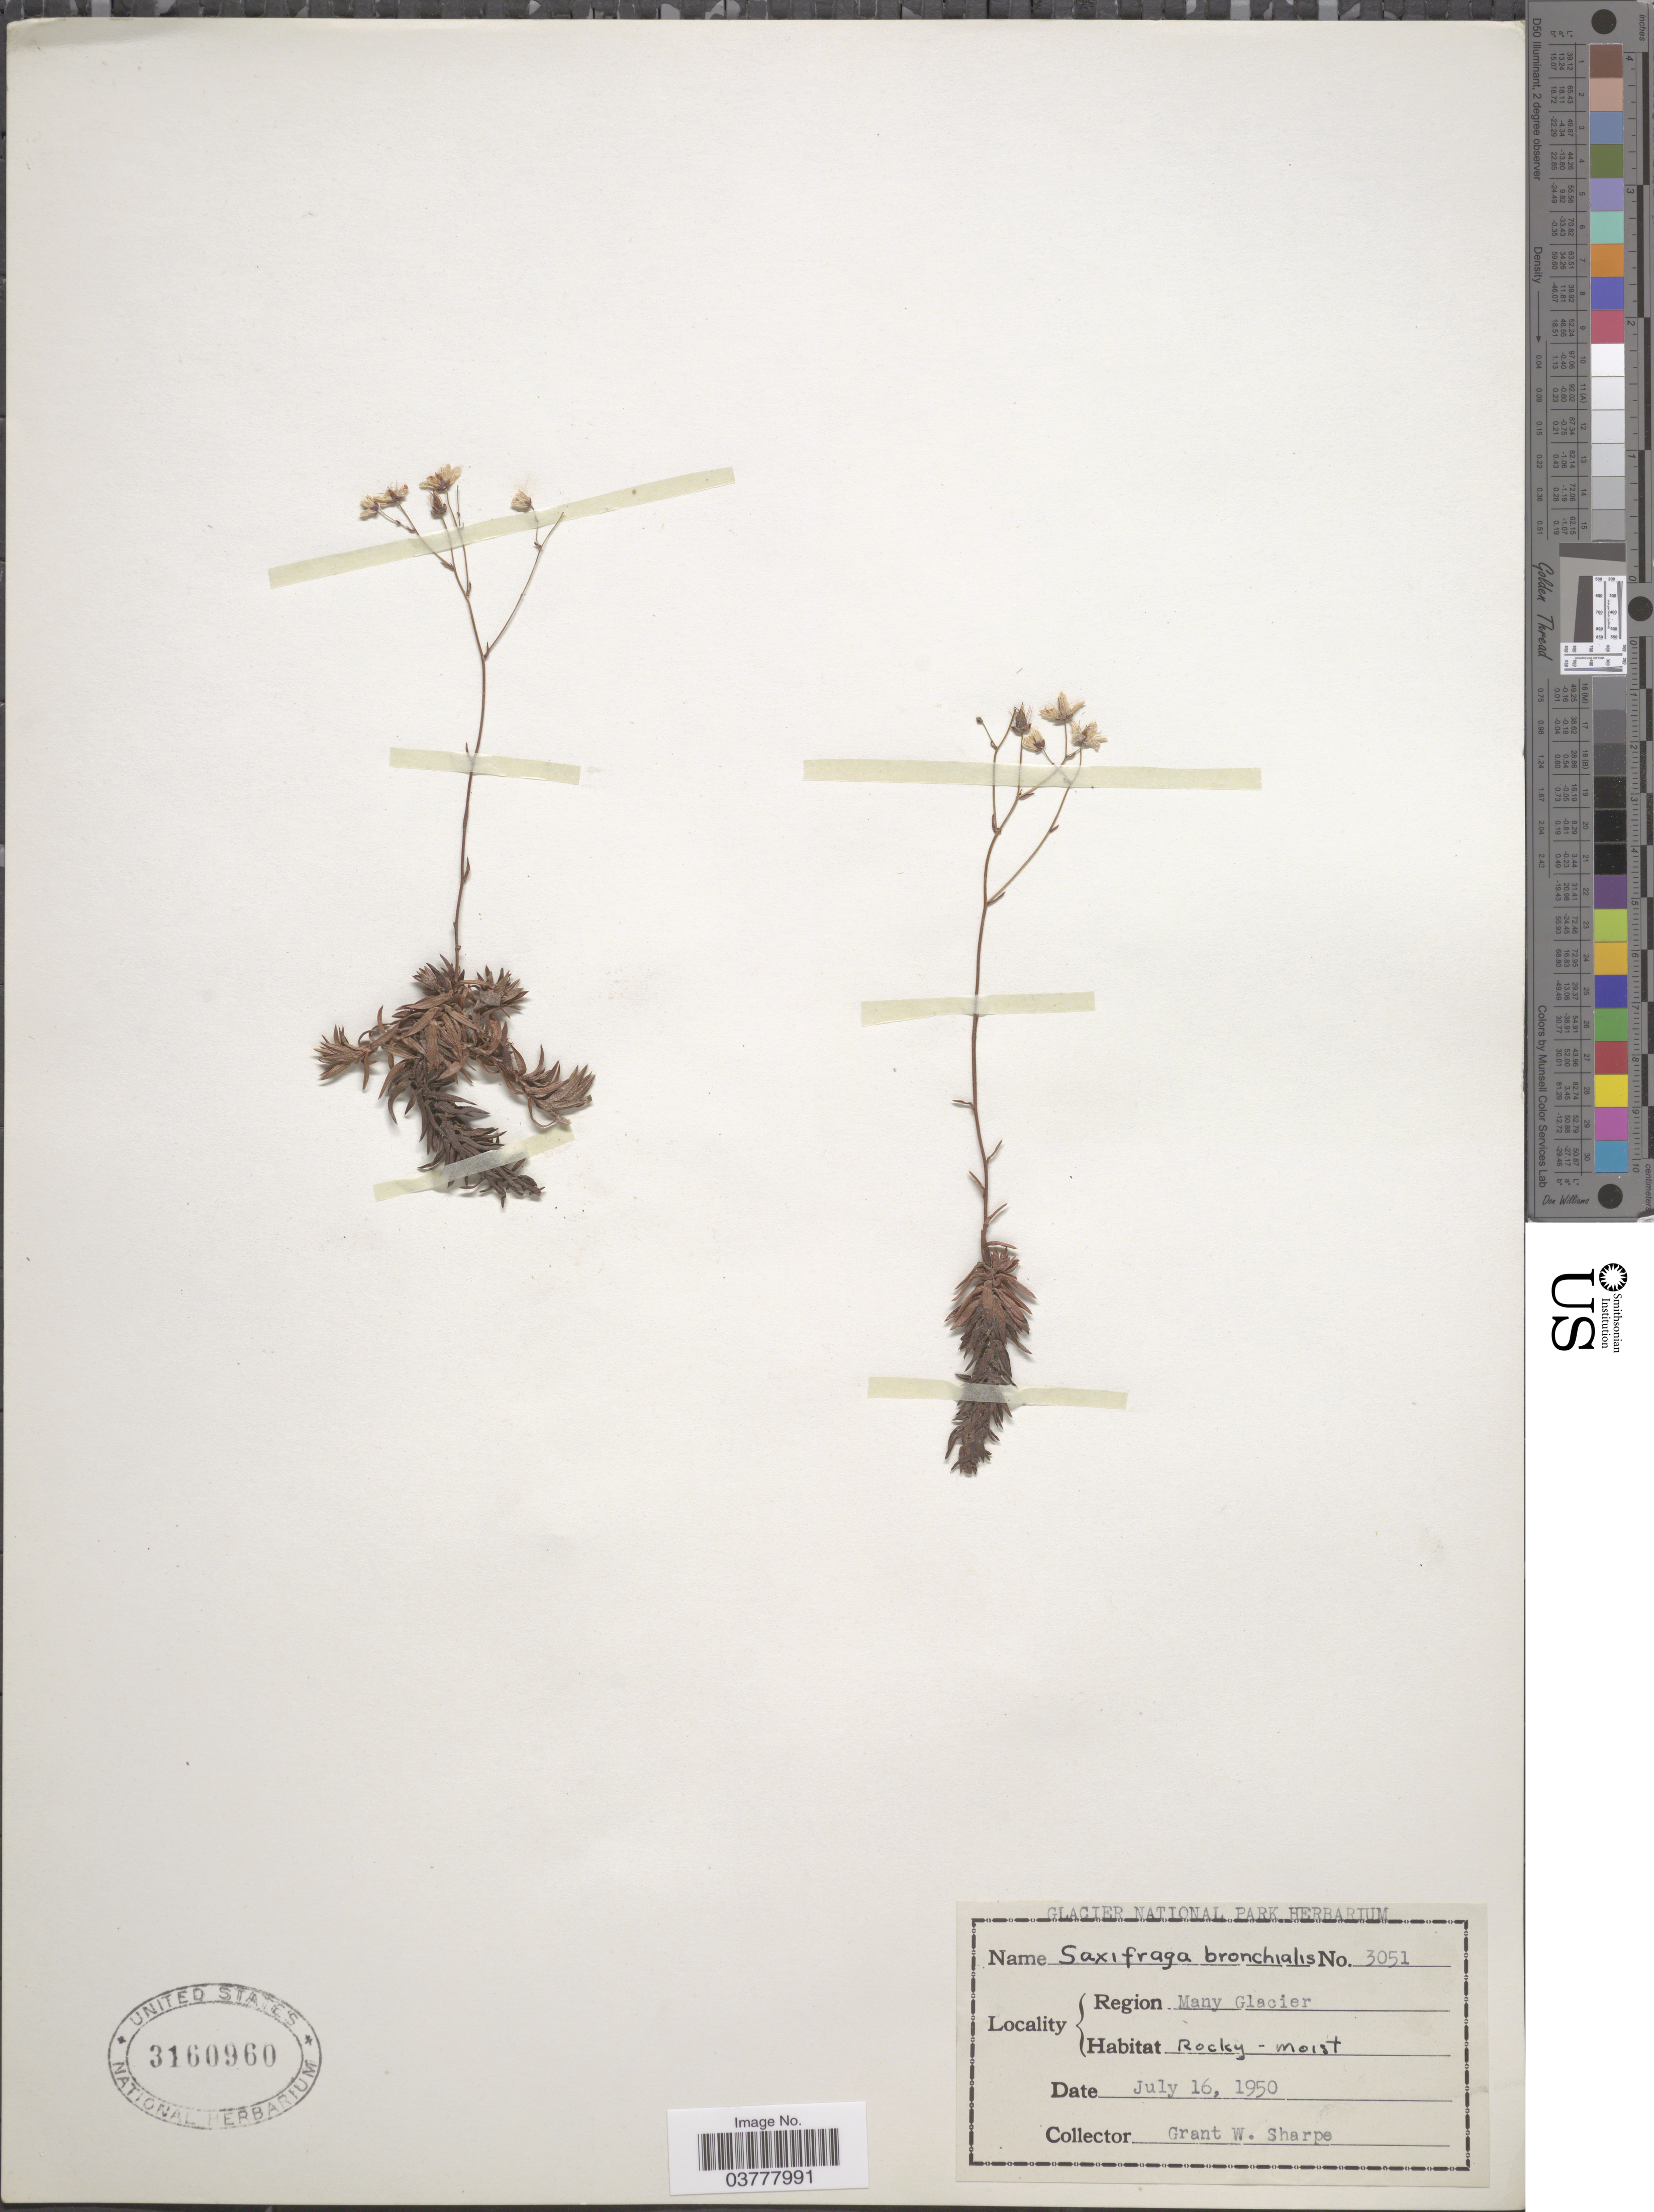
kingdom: Plantae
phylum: Tracheophyta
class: Magnoliopsida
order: Saxifragales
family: Saxifragaceae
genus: Saxifraga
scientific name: Saxifraga bronchialis subsp. austromontana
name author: (Wiegand) Piper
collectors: G. Sharpe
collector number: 3051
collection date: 1950-07-16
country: United States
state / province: Montana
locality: Region Many Glacier.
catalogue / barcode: US 3160960